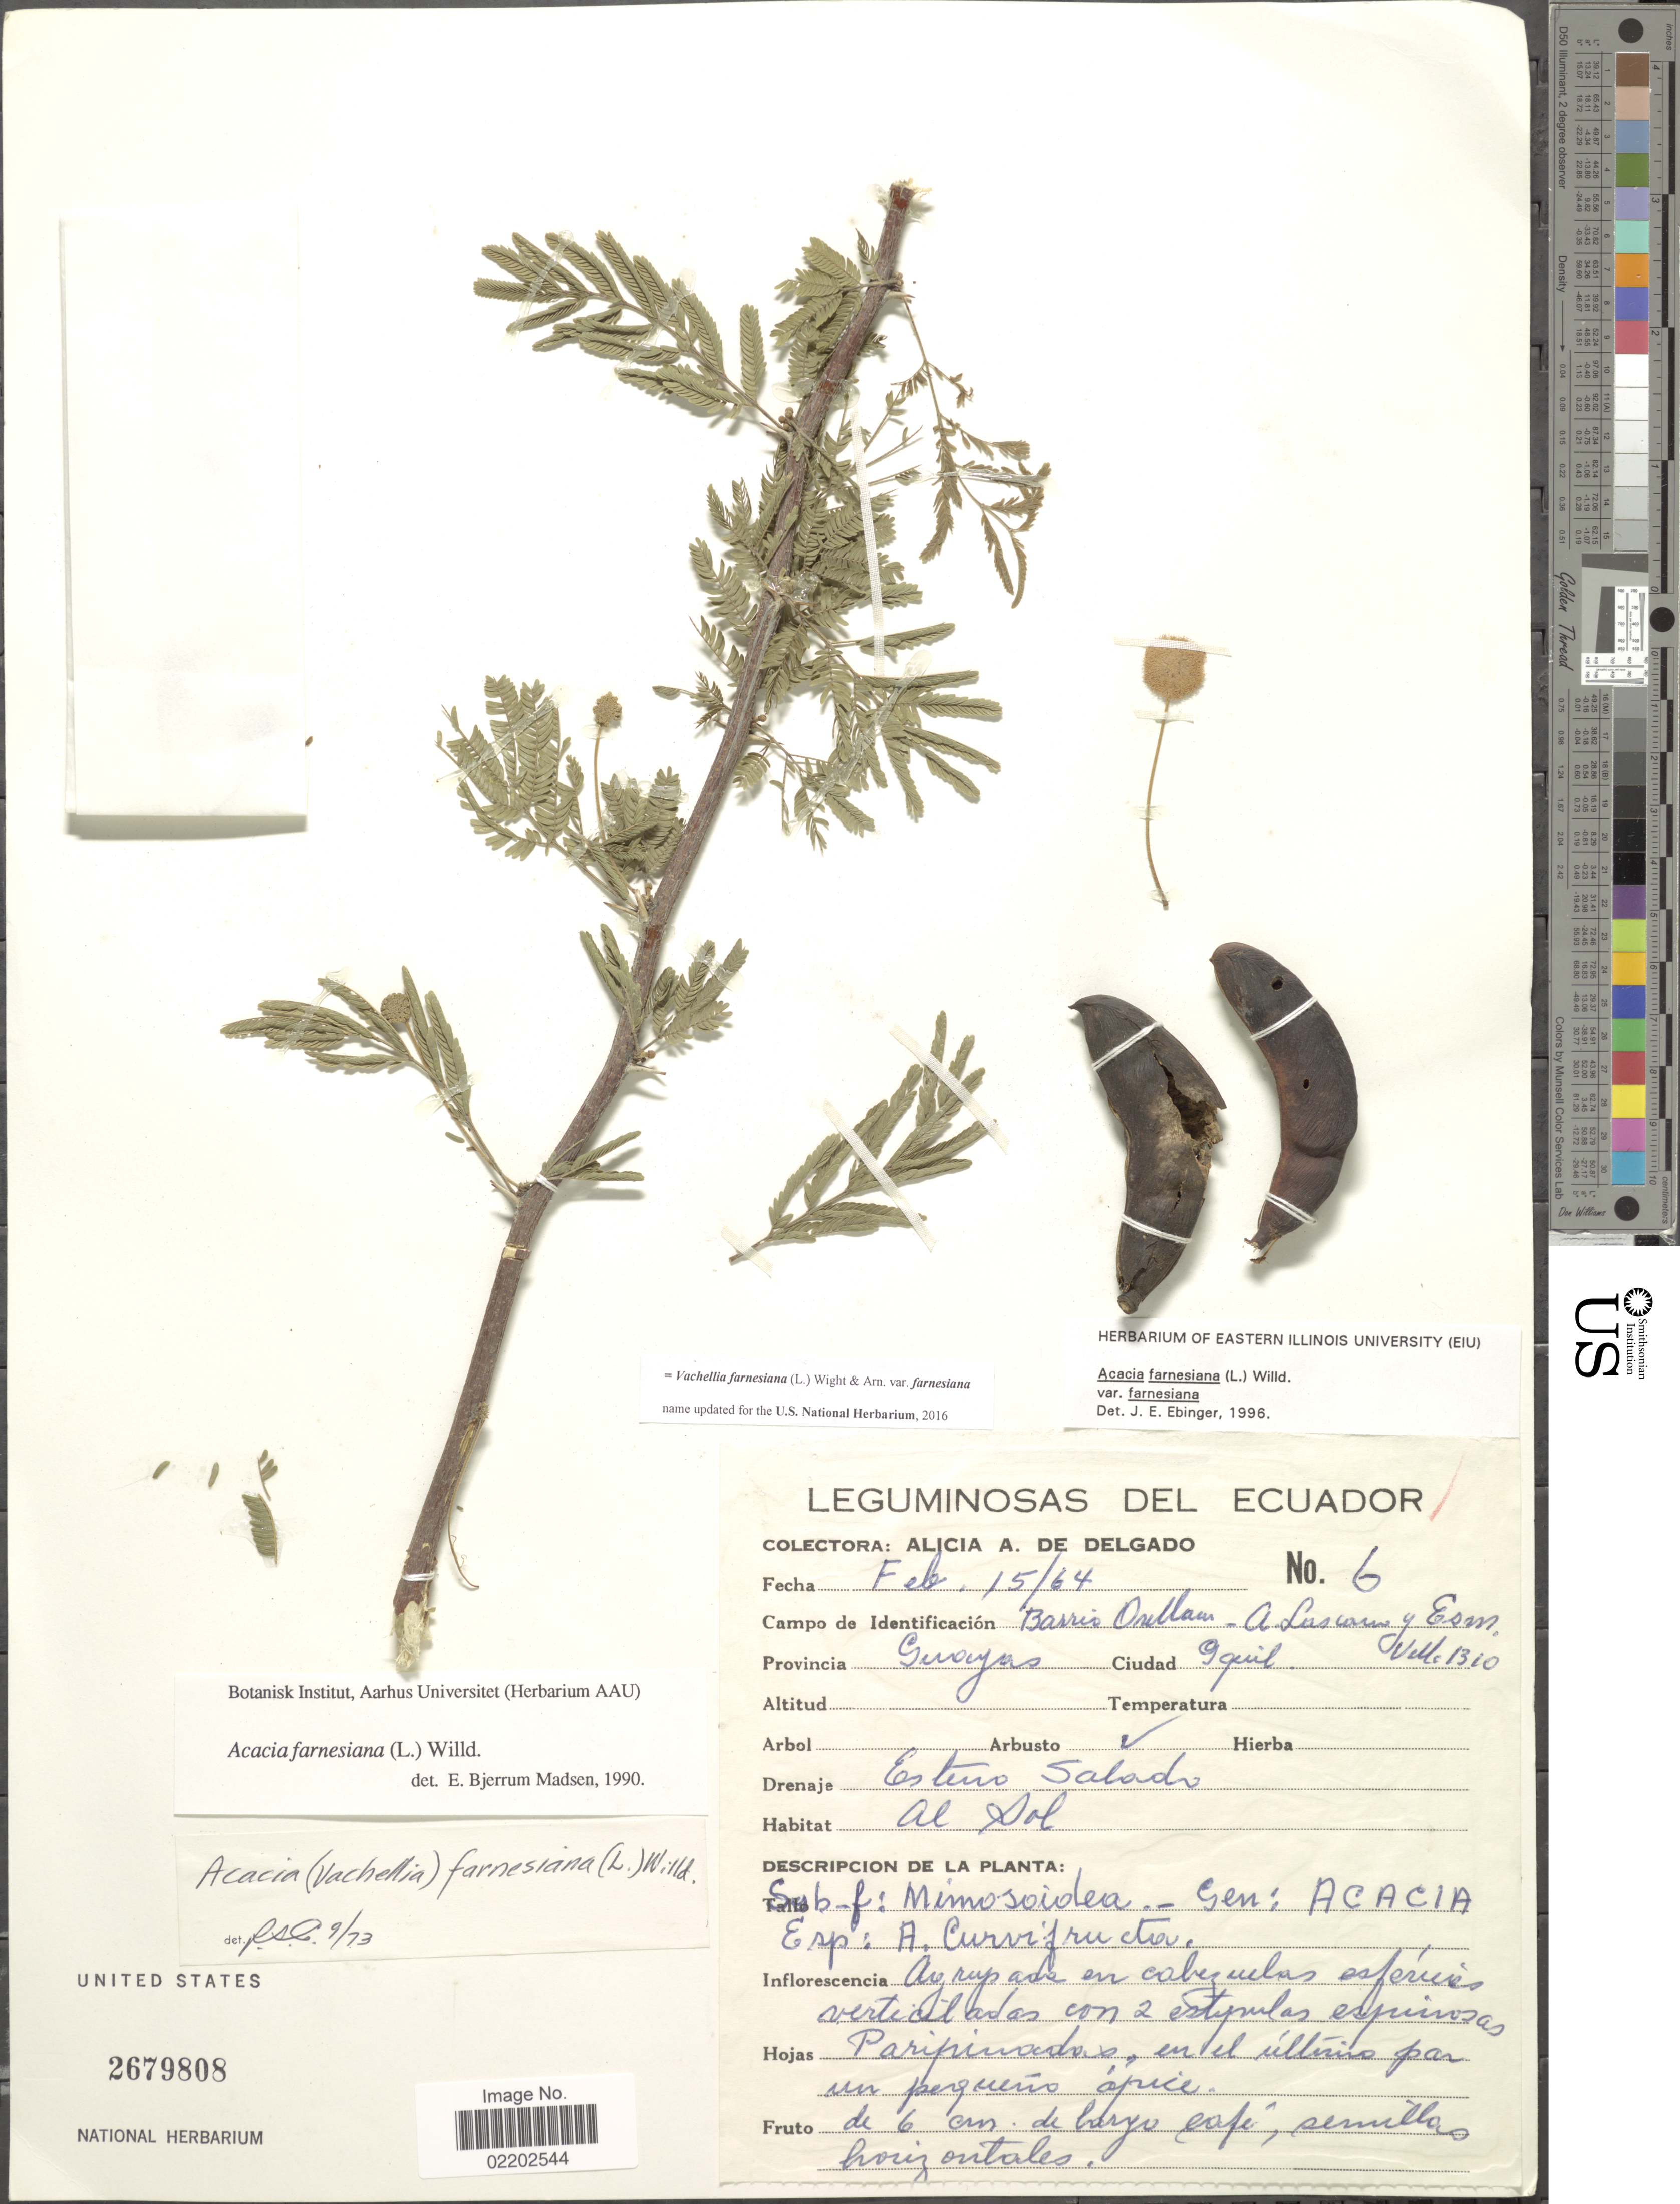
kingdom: Plantae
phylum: Tracheophyta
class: Magnoliopsida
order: Fabales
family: Fabaceae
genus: Vachellia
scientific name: Vachellia farnesiana var. farnesiana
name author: (L.) Wight & Arn.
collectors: A. A. Delgado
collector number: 6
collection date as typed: Transcribed d/m/y: 15/2/64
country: Ecuador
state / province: Guayas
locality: Ciudad Gquil, Estera Salado, al sol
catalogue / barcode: US 2679808